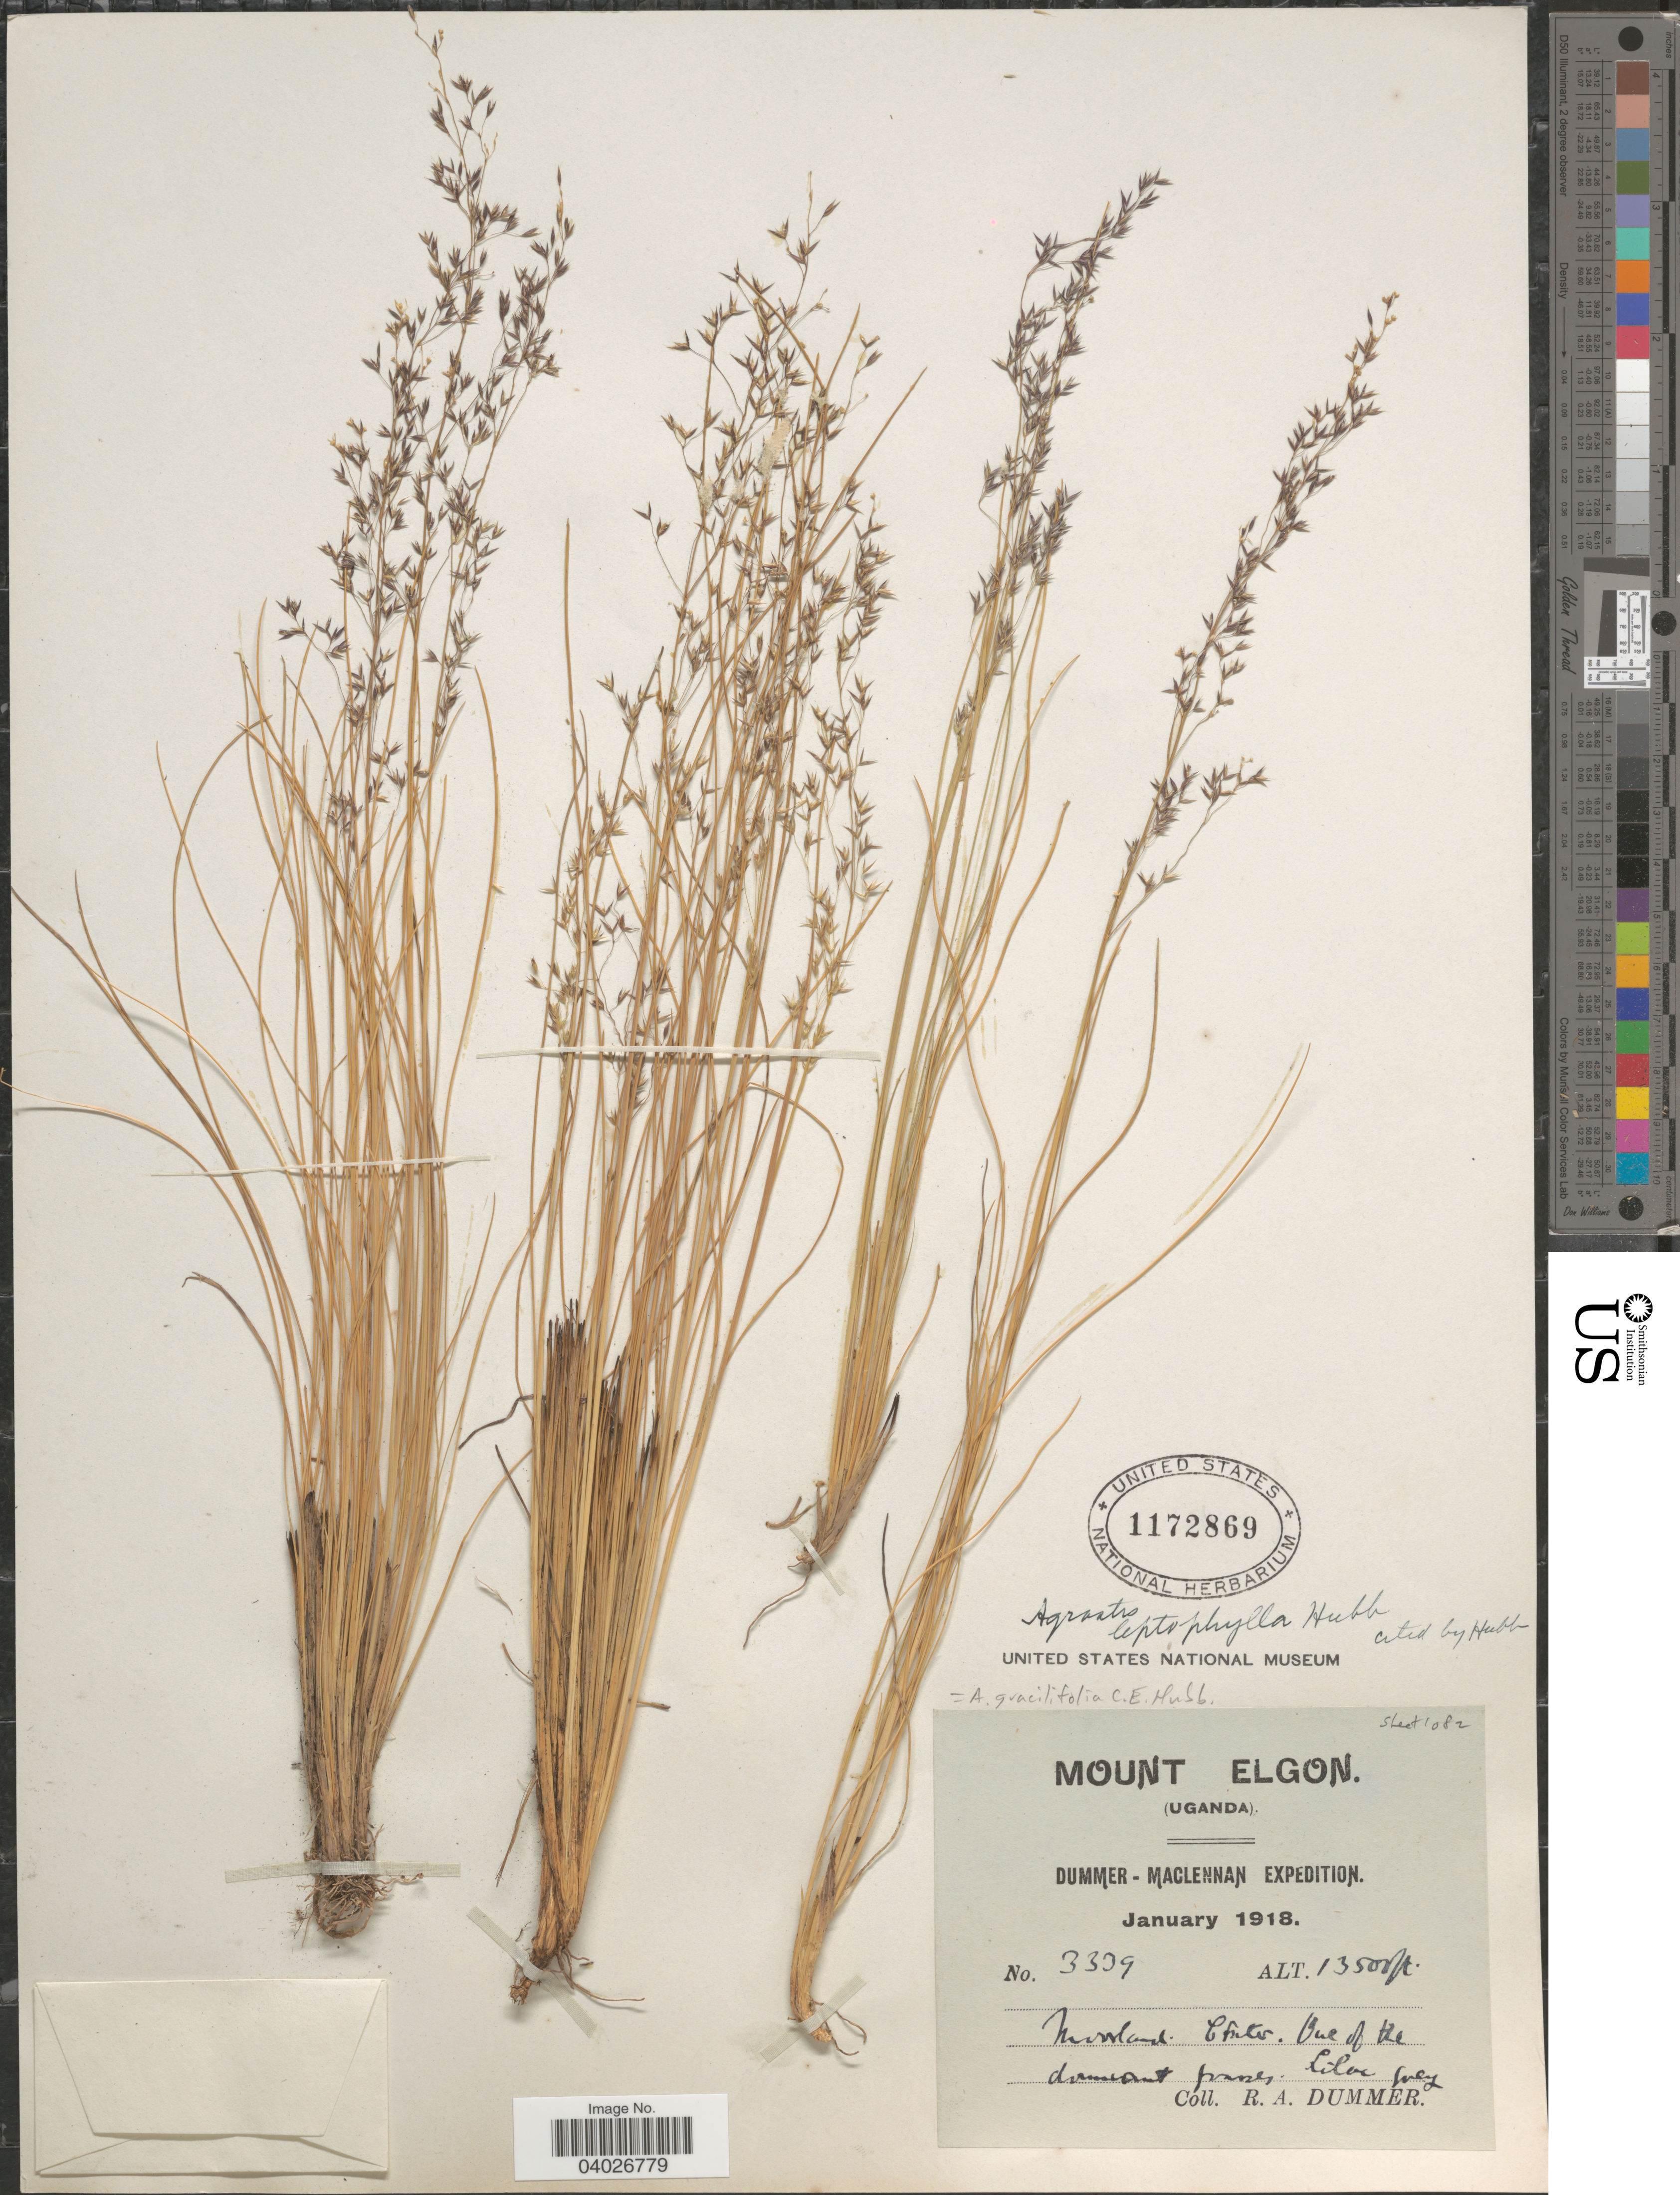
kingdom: Plantae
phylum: Tracheophyta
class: Liliopsida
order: Poales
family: Poaceae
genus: Agrostis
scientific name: Agrostis gracilifolia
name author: C.E. Hubb.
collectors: R. Dümmer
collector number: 3339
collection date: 1918-01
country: Uganda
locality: Mount Elgon. Grassland. Crater. One of the dormant praeses. [interpreted]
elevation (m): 4115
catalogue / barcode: US 1172869